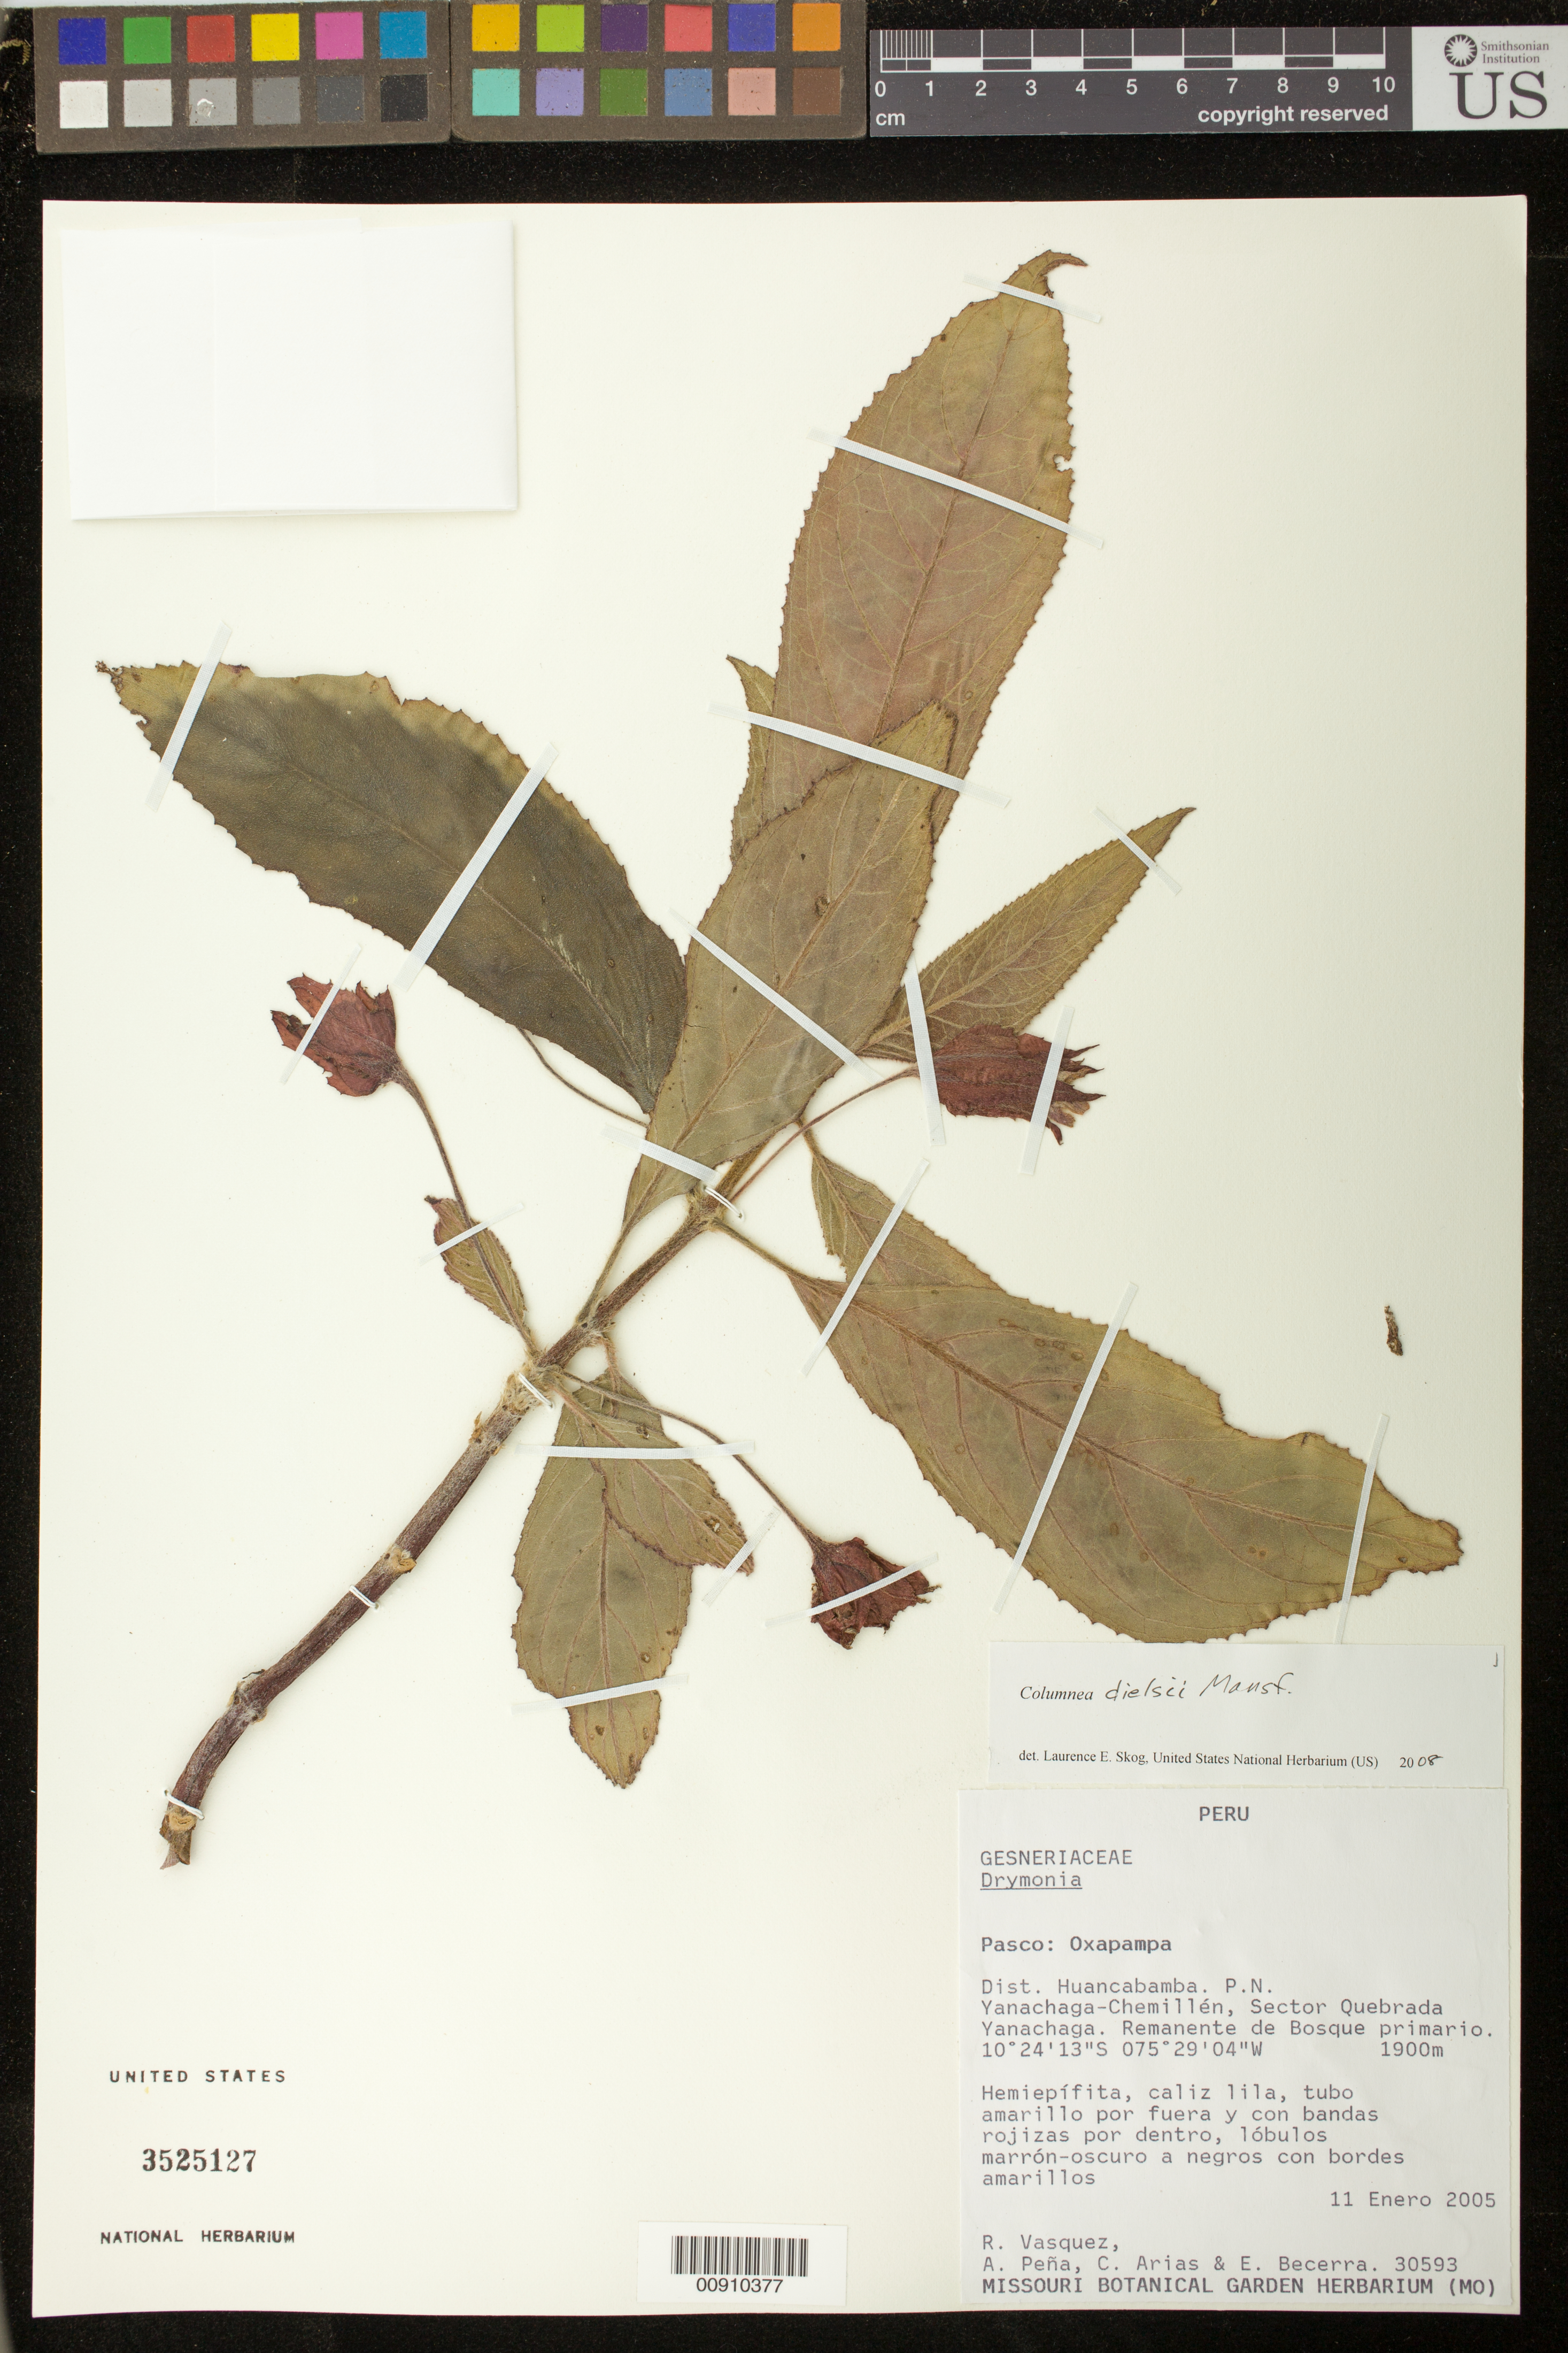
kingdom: Plantae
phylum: Tracheophyta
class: Magnoliopsida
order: Lamiales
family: Gesneriaceae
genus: Columnea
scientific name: Columnea dielsii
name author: Mansf.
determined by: Skog, Laurence E.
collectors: R. Vásquez, A. Peña, C. Arias & E. Becerra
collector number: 30593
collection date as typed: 11 Jan 2005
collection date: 2005-01-11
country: Peru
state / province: Pasco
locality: Pasco: Oxapampa. Dist. Huancabamba, P.N. Yanachaga-Chemillén, Sector Quebrada Yanachaga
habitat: Remanente de bosque primario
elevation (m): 1900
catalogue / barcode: US 3525127